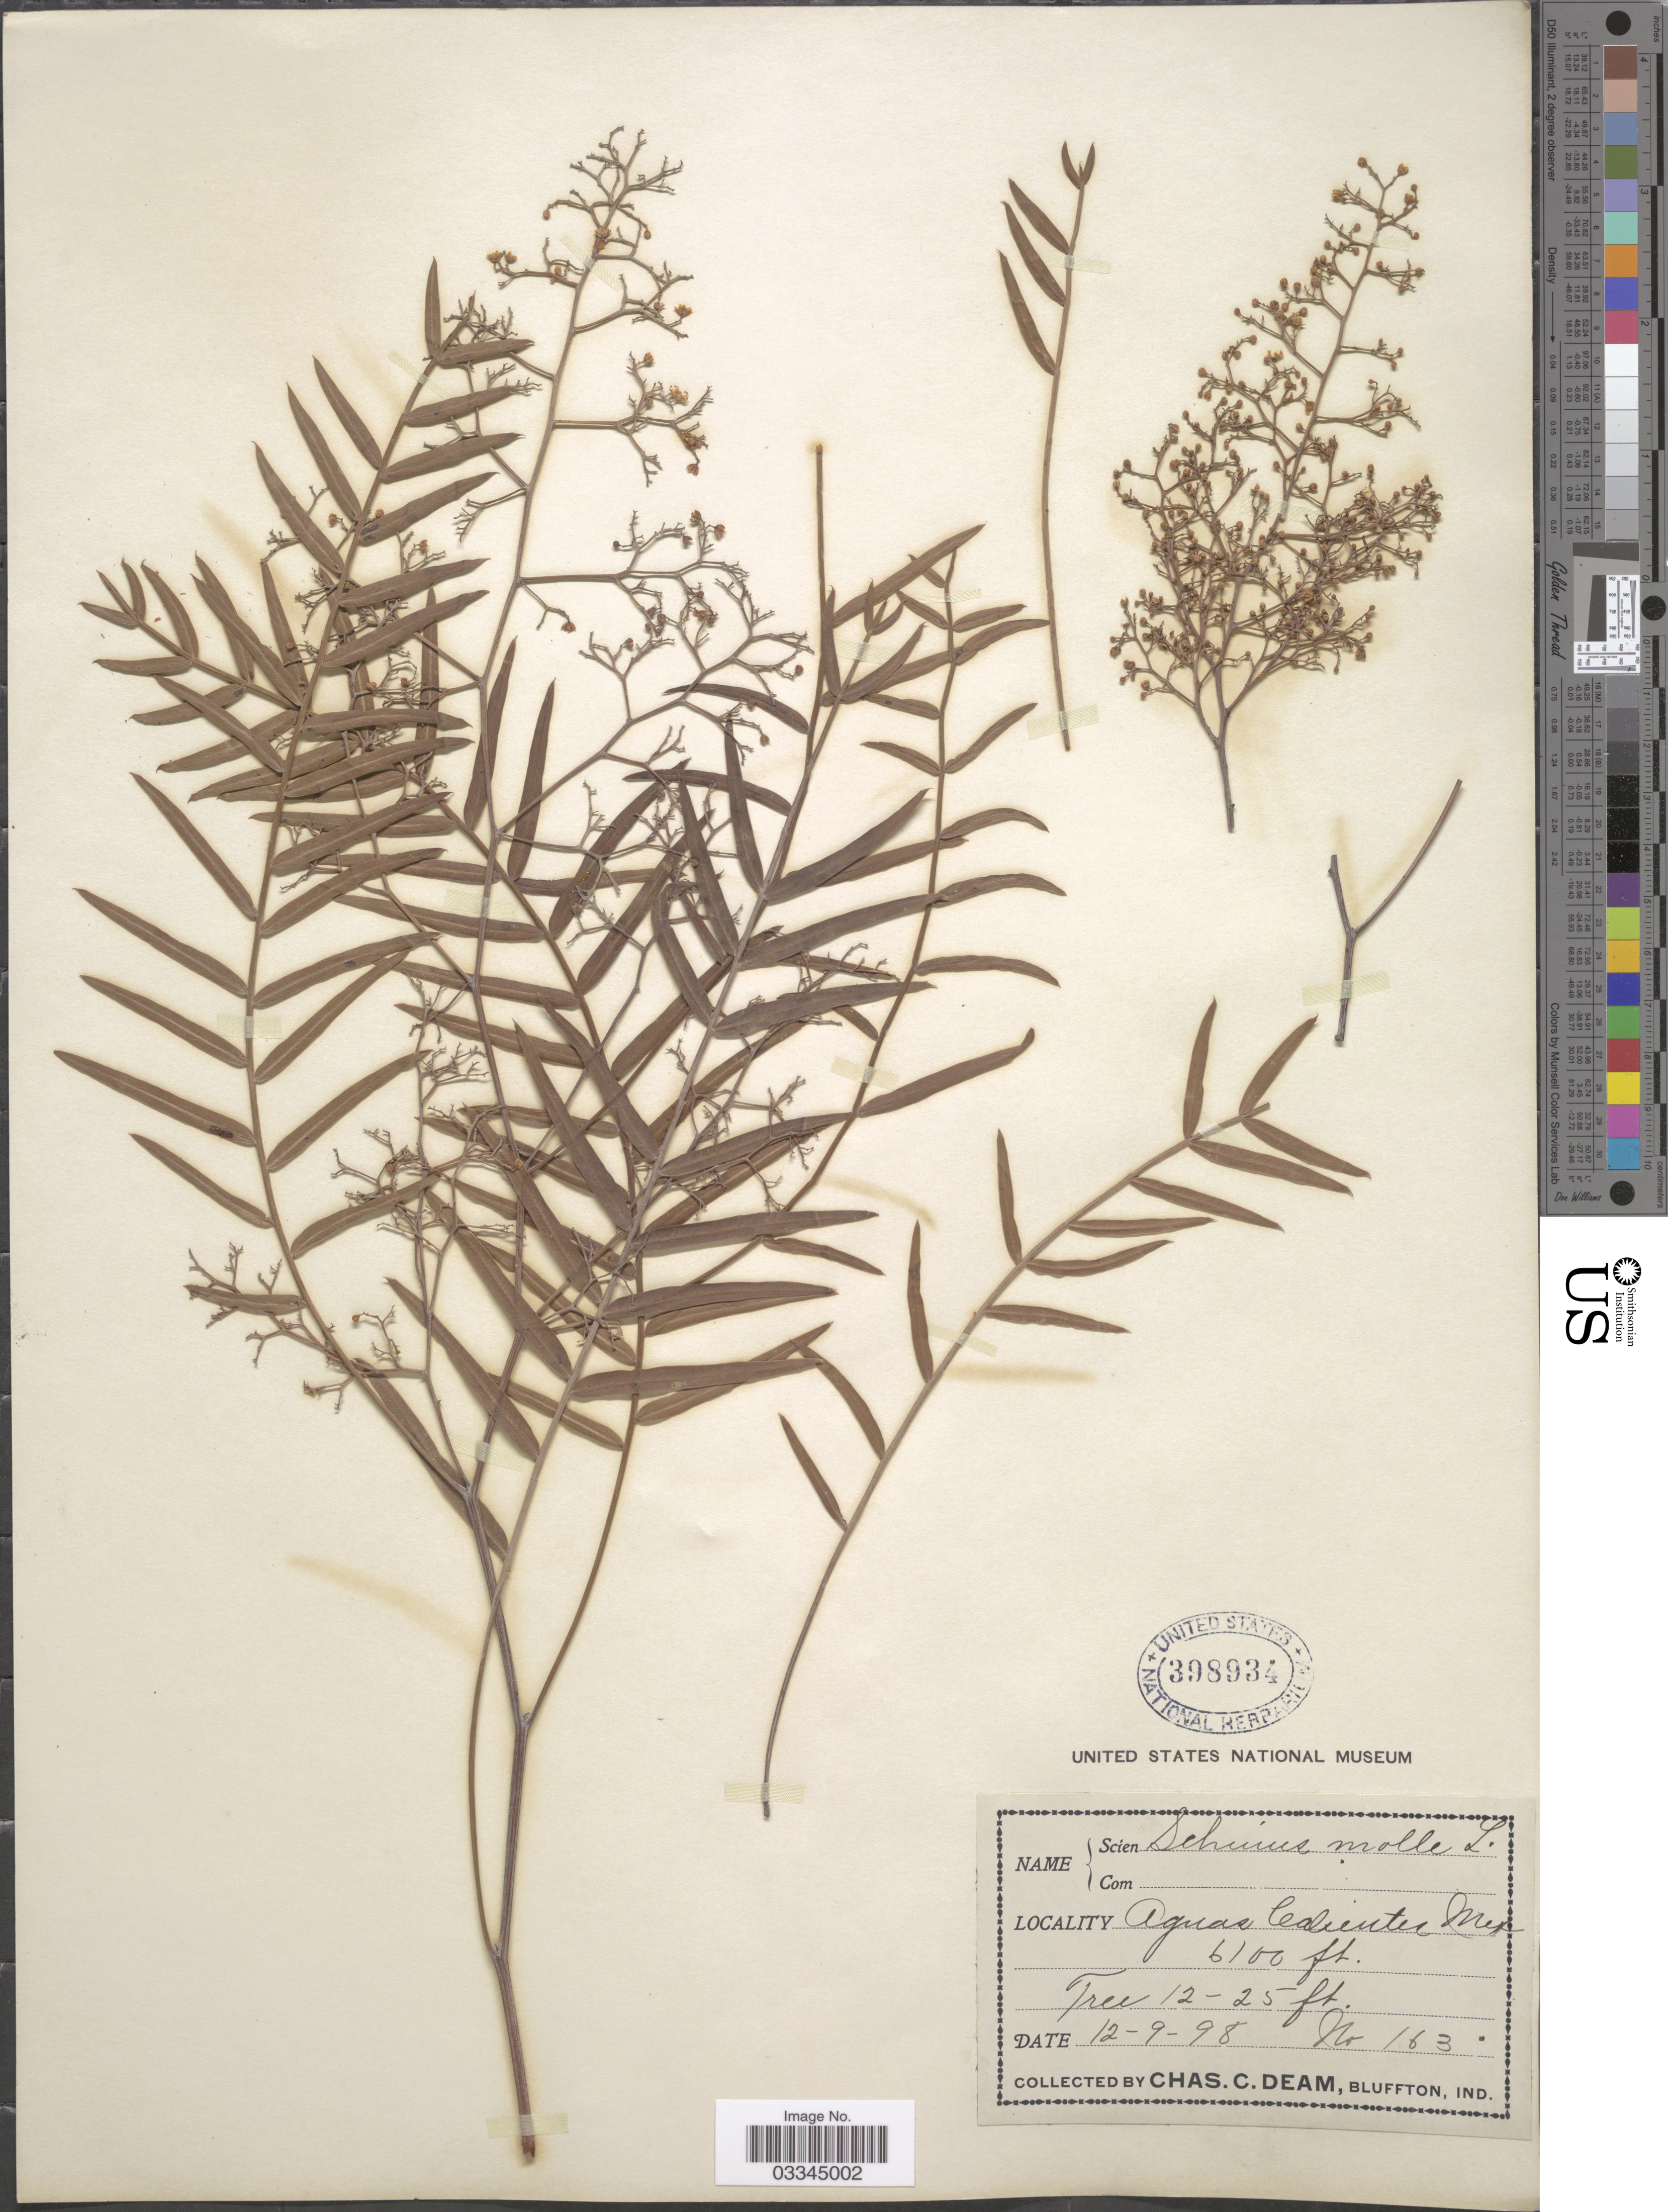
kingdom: Plantae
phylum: Tracheophyta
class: Magnoliopsida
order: Sapindales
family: Anacardiaceae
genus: Schinus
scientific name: Schinus areira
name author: L.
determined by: Mitchell, J. D.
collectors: C. C. Deam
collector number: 163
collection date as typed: Transcribed d/m/y: 12/9/98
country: Mexico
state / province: Aguascalientes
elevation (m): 1859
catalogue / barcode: US 398934